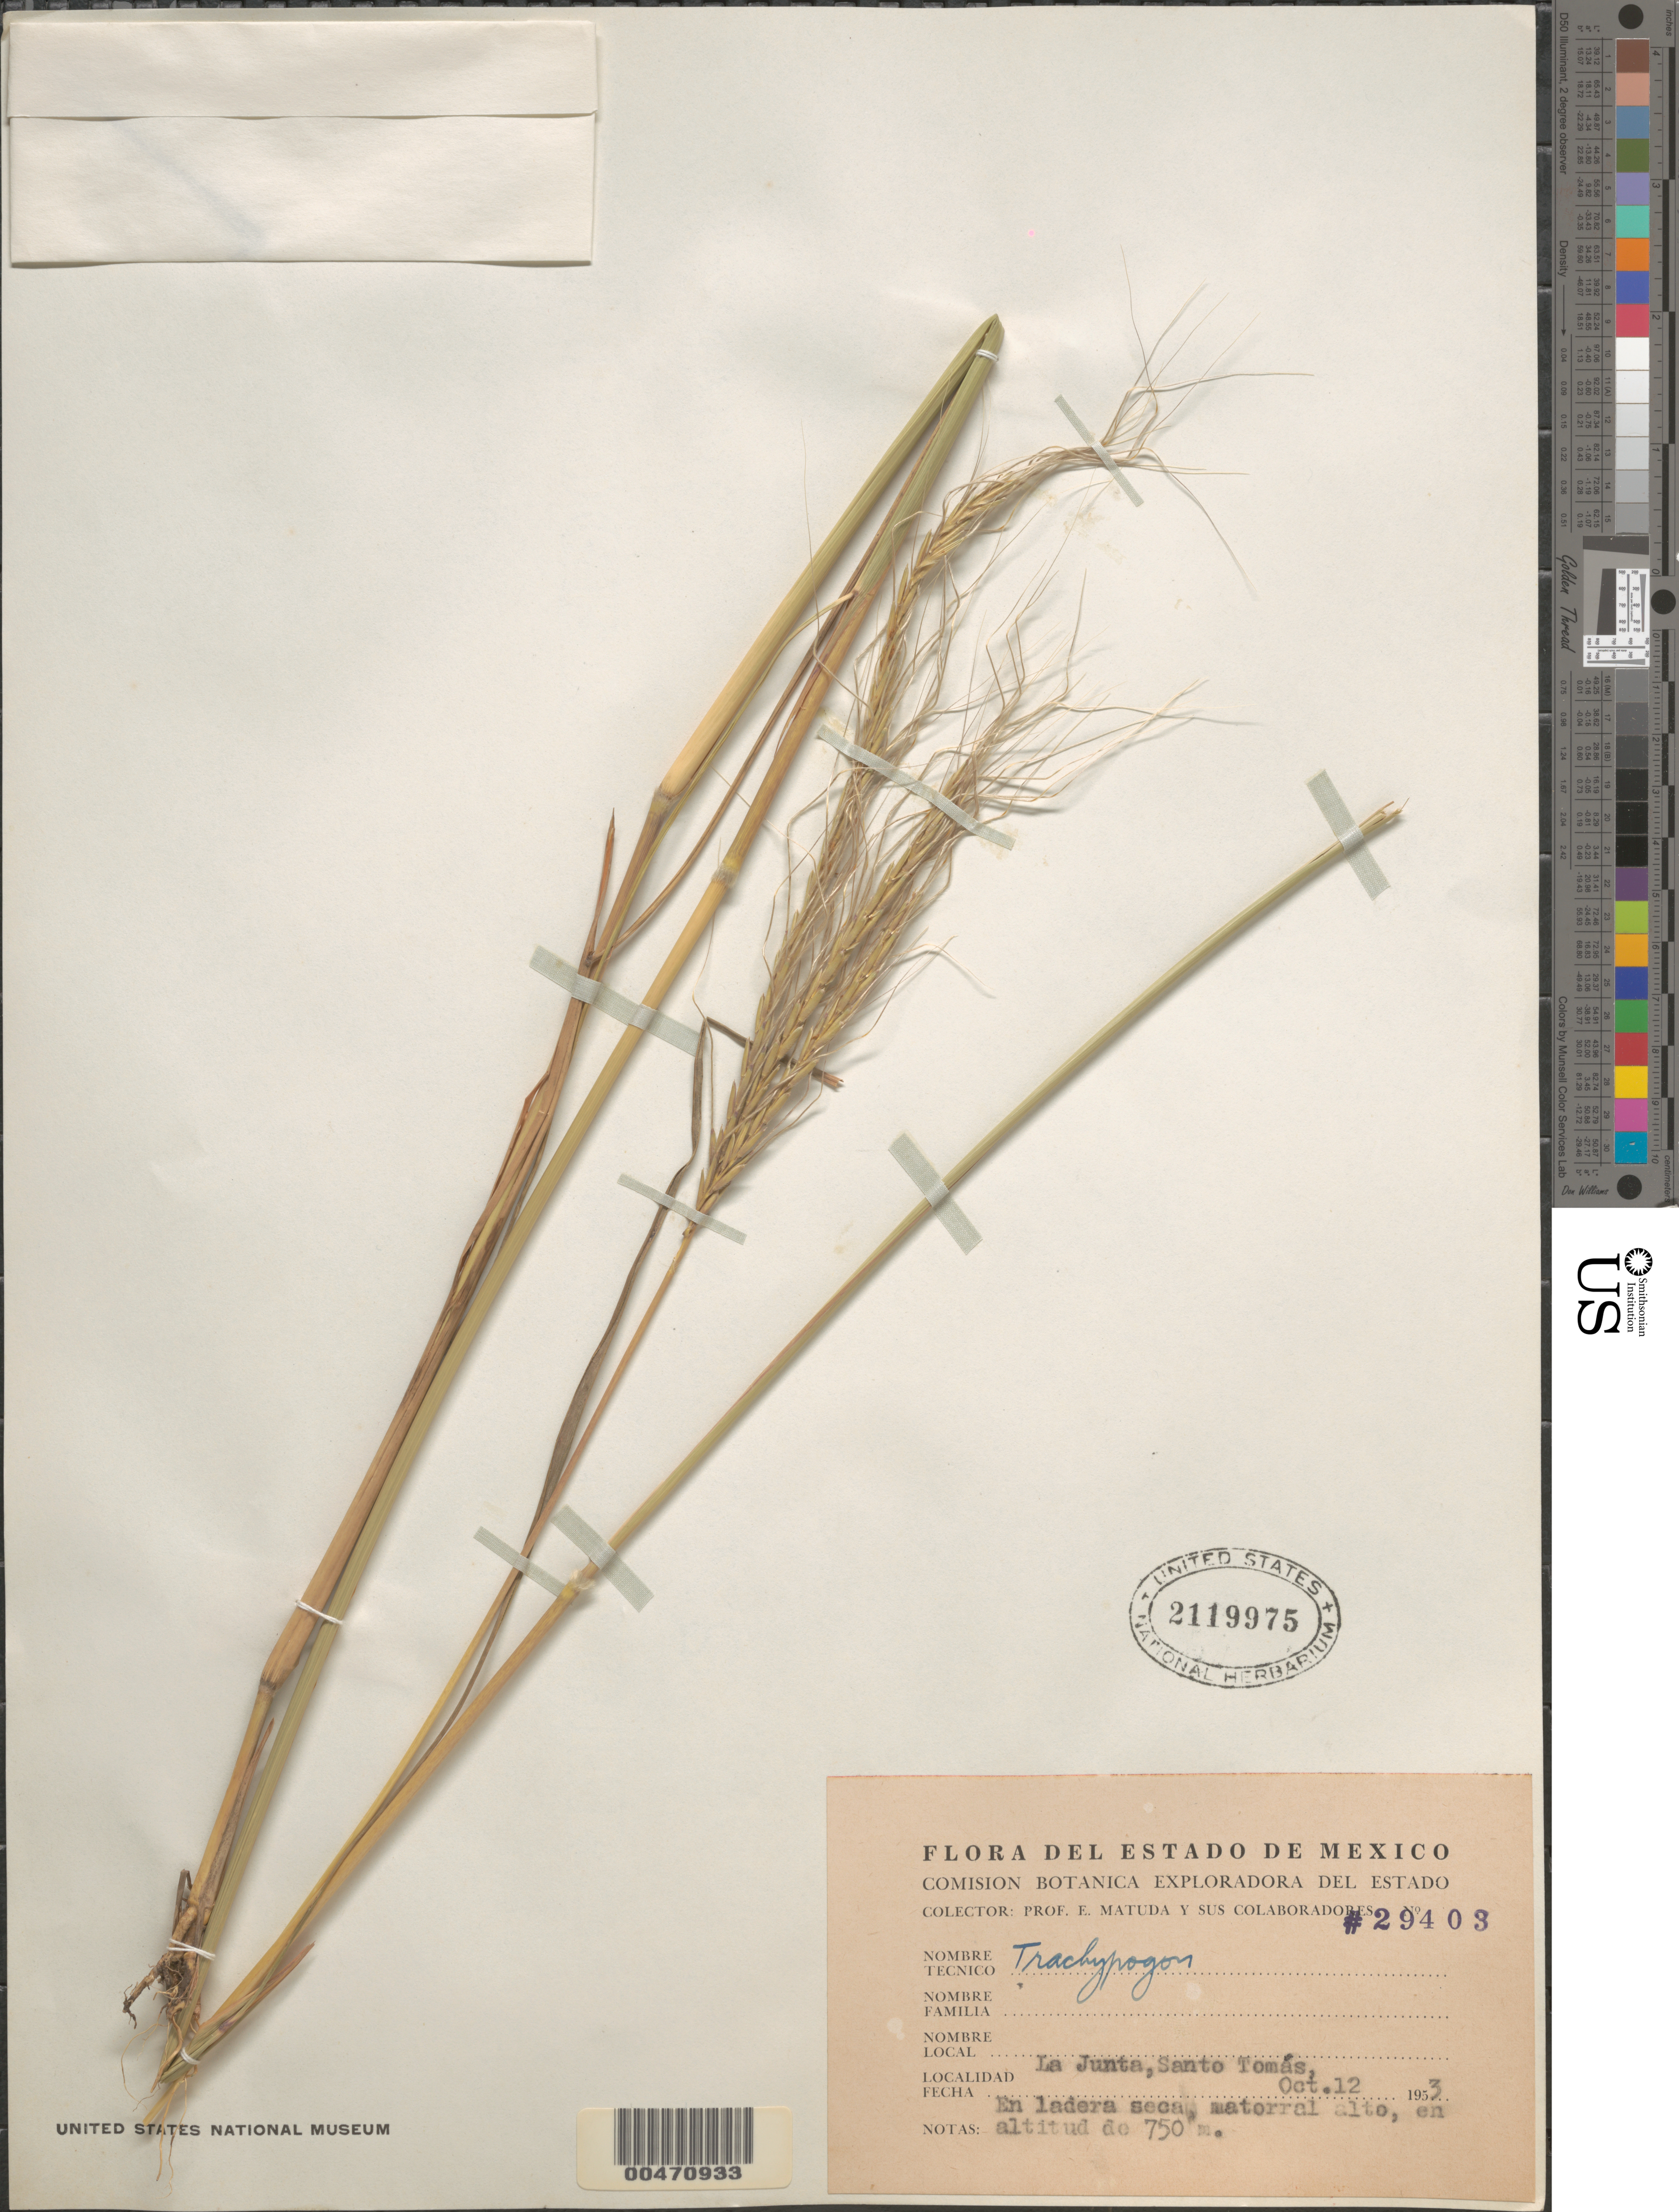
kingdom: Plantae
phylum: Tracheophyta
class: Liliopsida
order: Poales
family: Poaceae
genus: Trachypogon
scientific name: Trachypogon montufari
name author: (Kunth) Nees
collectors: E. Matuda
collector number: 29403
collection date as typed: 12 Oct 1953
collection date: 1953-10-12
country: Mexico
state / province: México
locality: La Junta, Santo Tomás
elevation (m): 750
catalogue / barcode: US 2119975